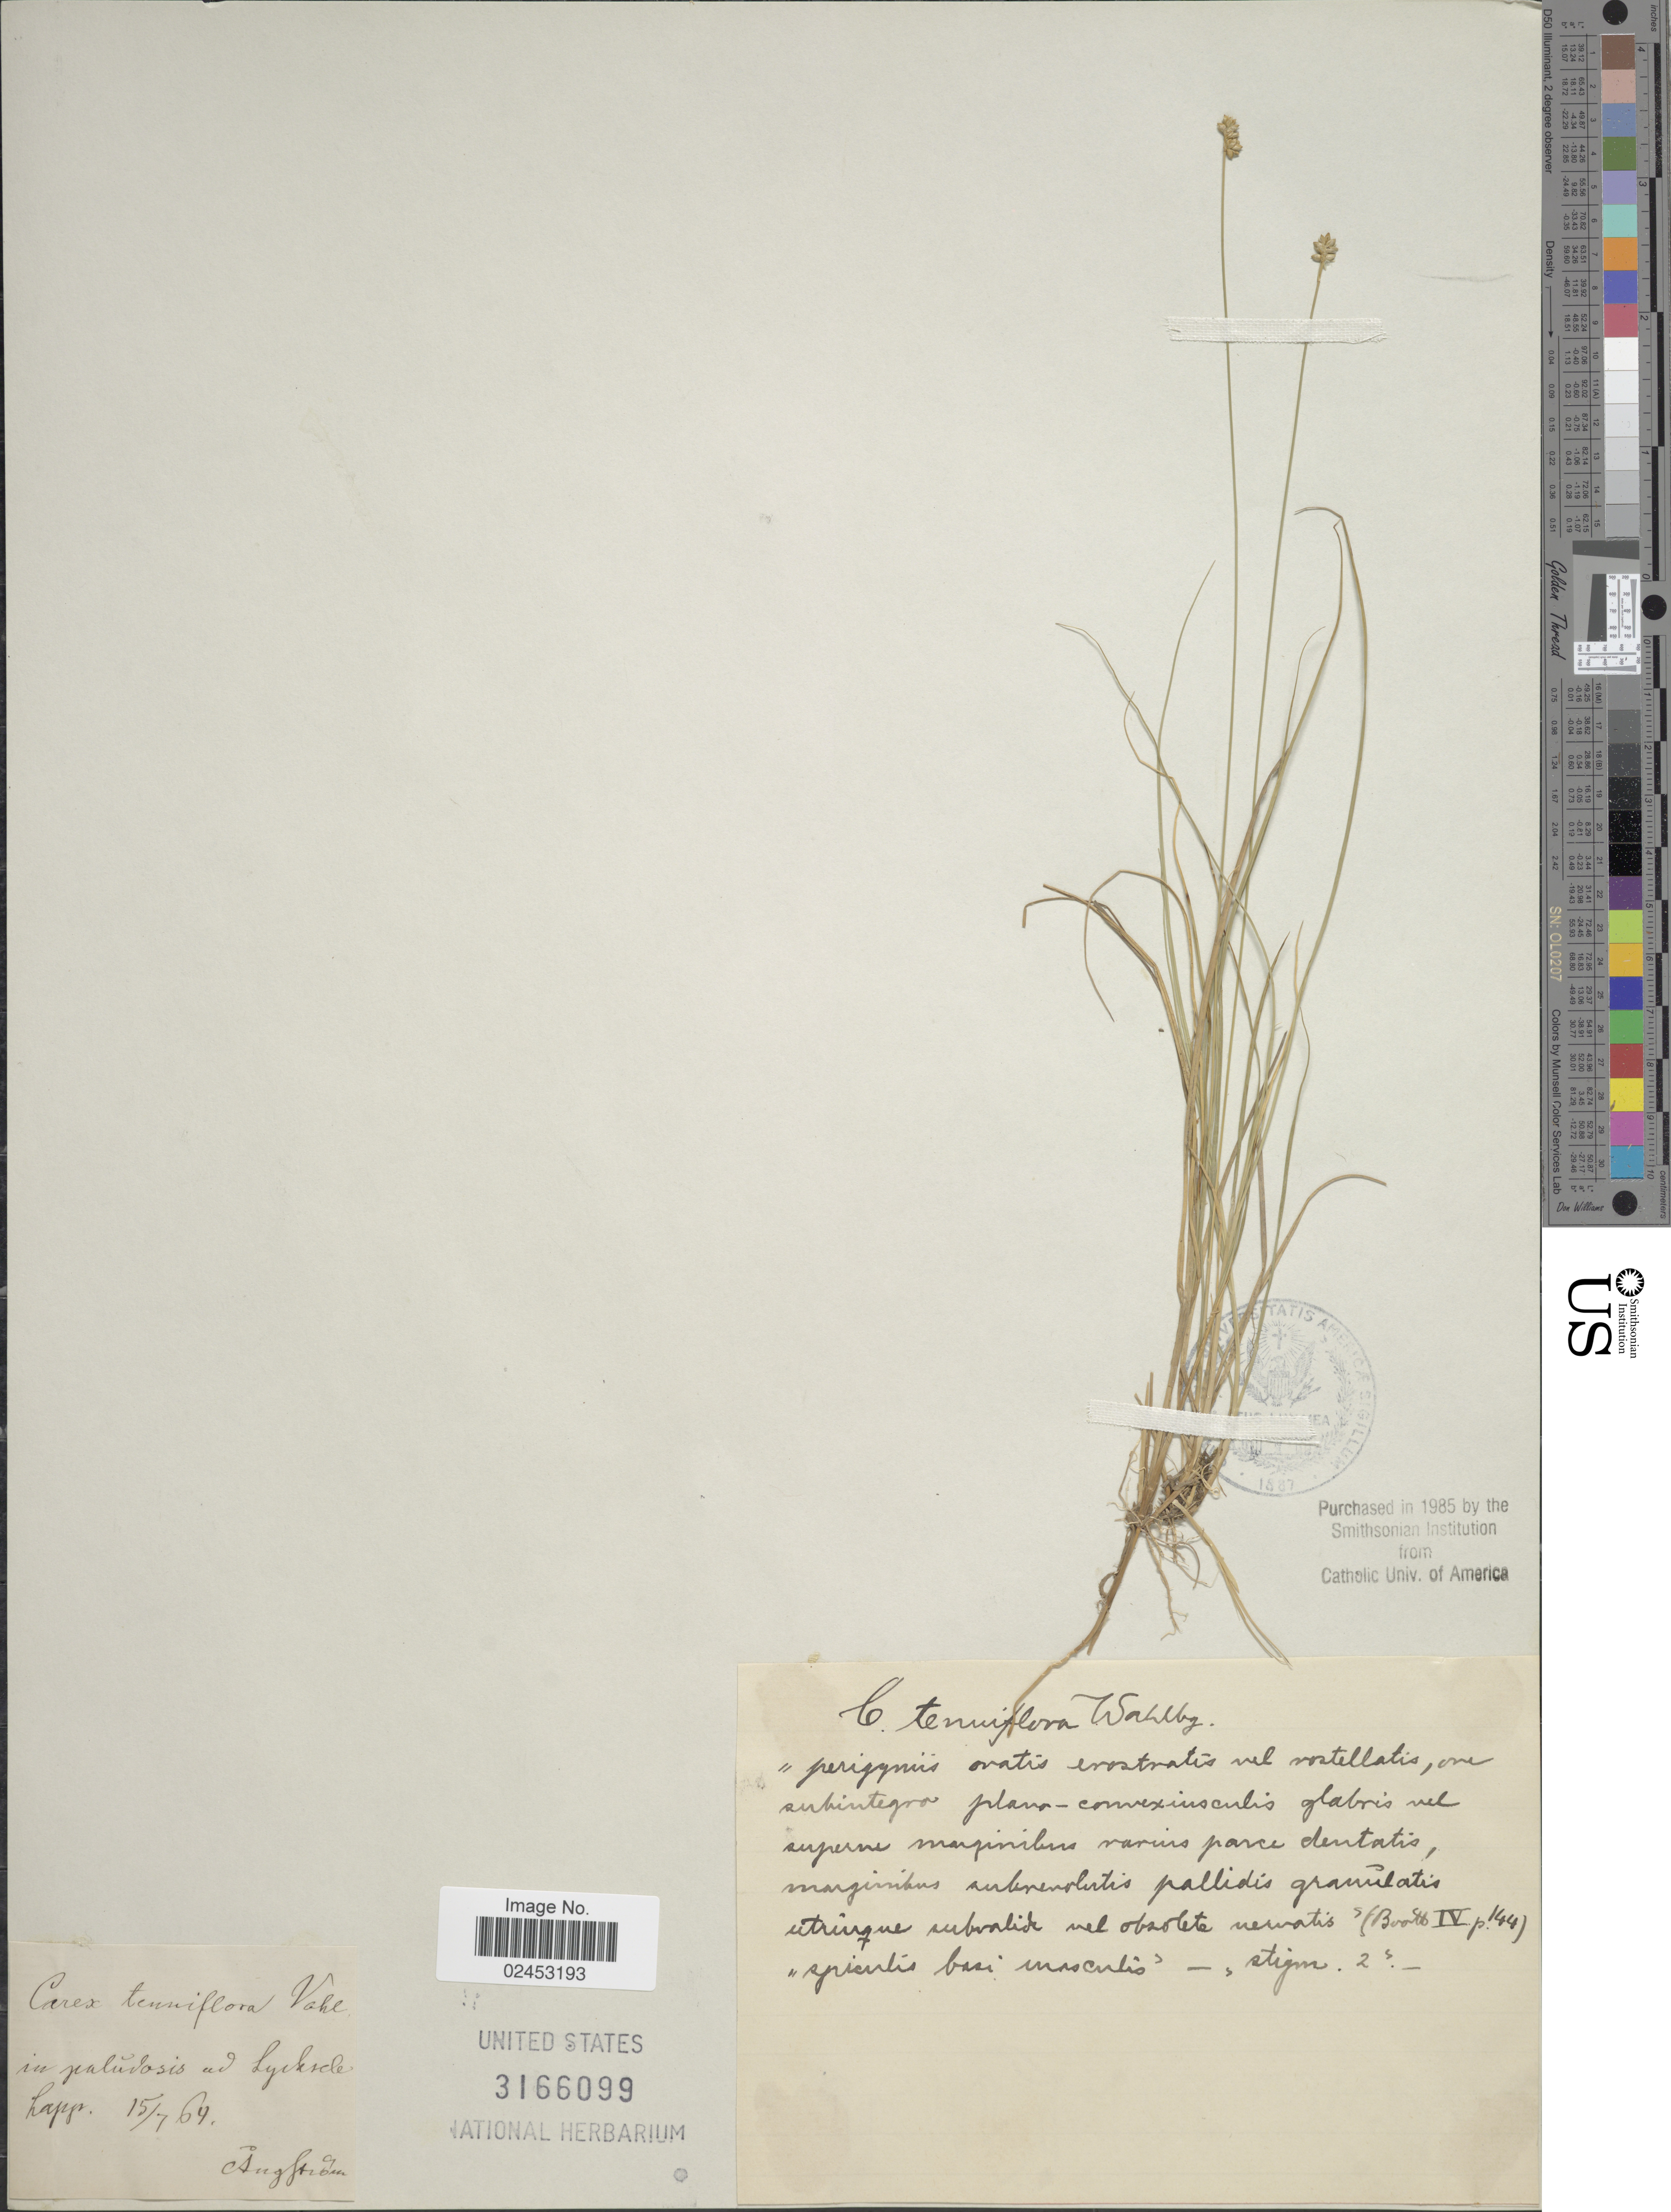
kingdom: Plantae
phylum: Tracheophyta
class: Liliopsida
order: Poales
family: Cyperaceae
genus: Carex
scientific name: Carex tenuiflora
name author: Wahlenb.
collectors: Angstrom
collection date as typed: Transcribed d/m/y: 15/7/64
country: Sweden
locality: In paludosis ad Lyckscle, Lapp.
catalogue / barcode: US 3166099